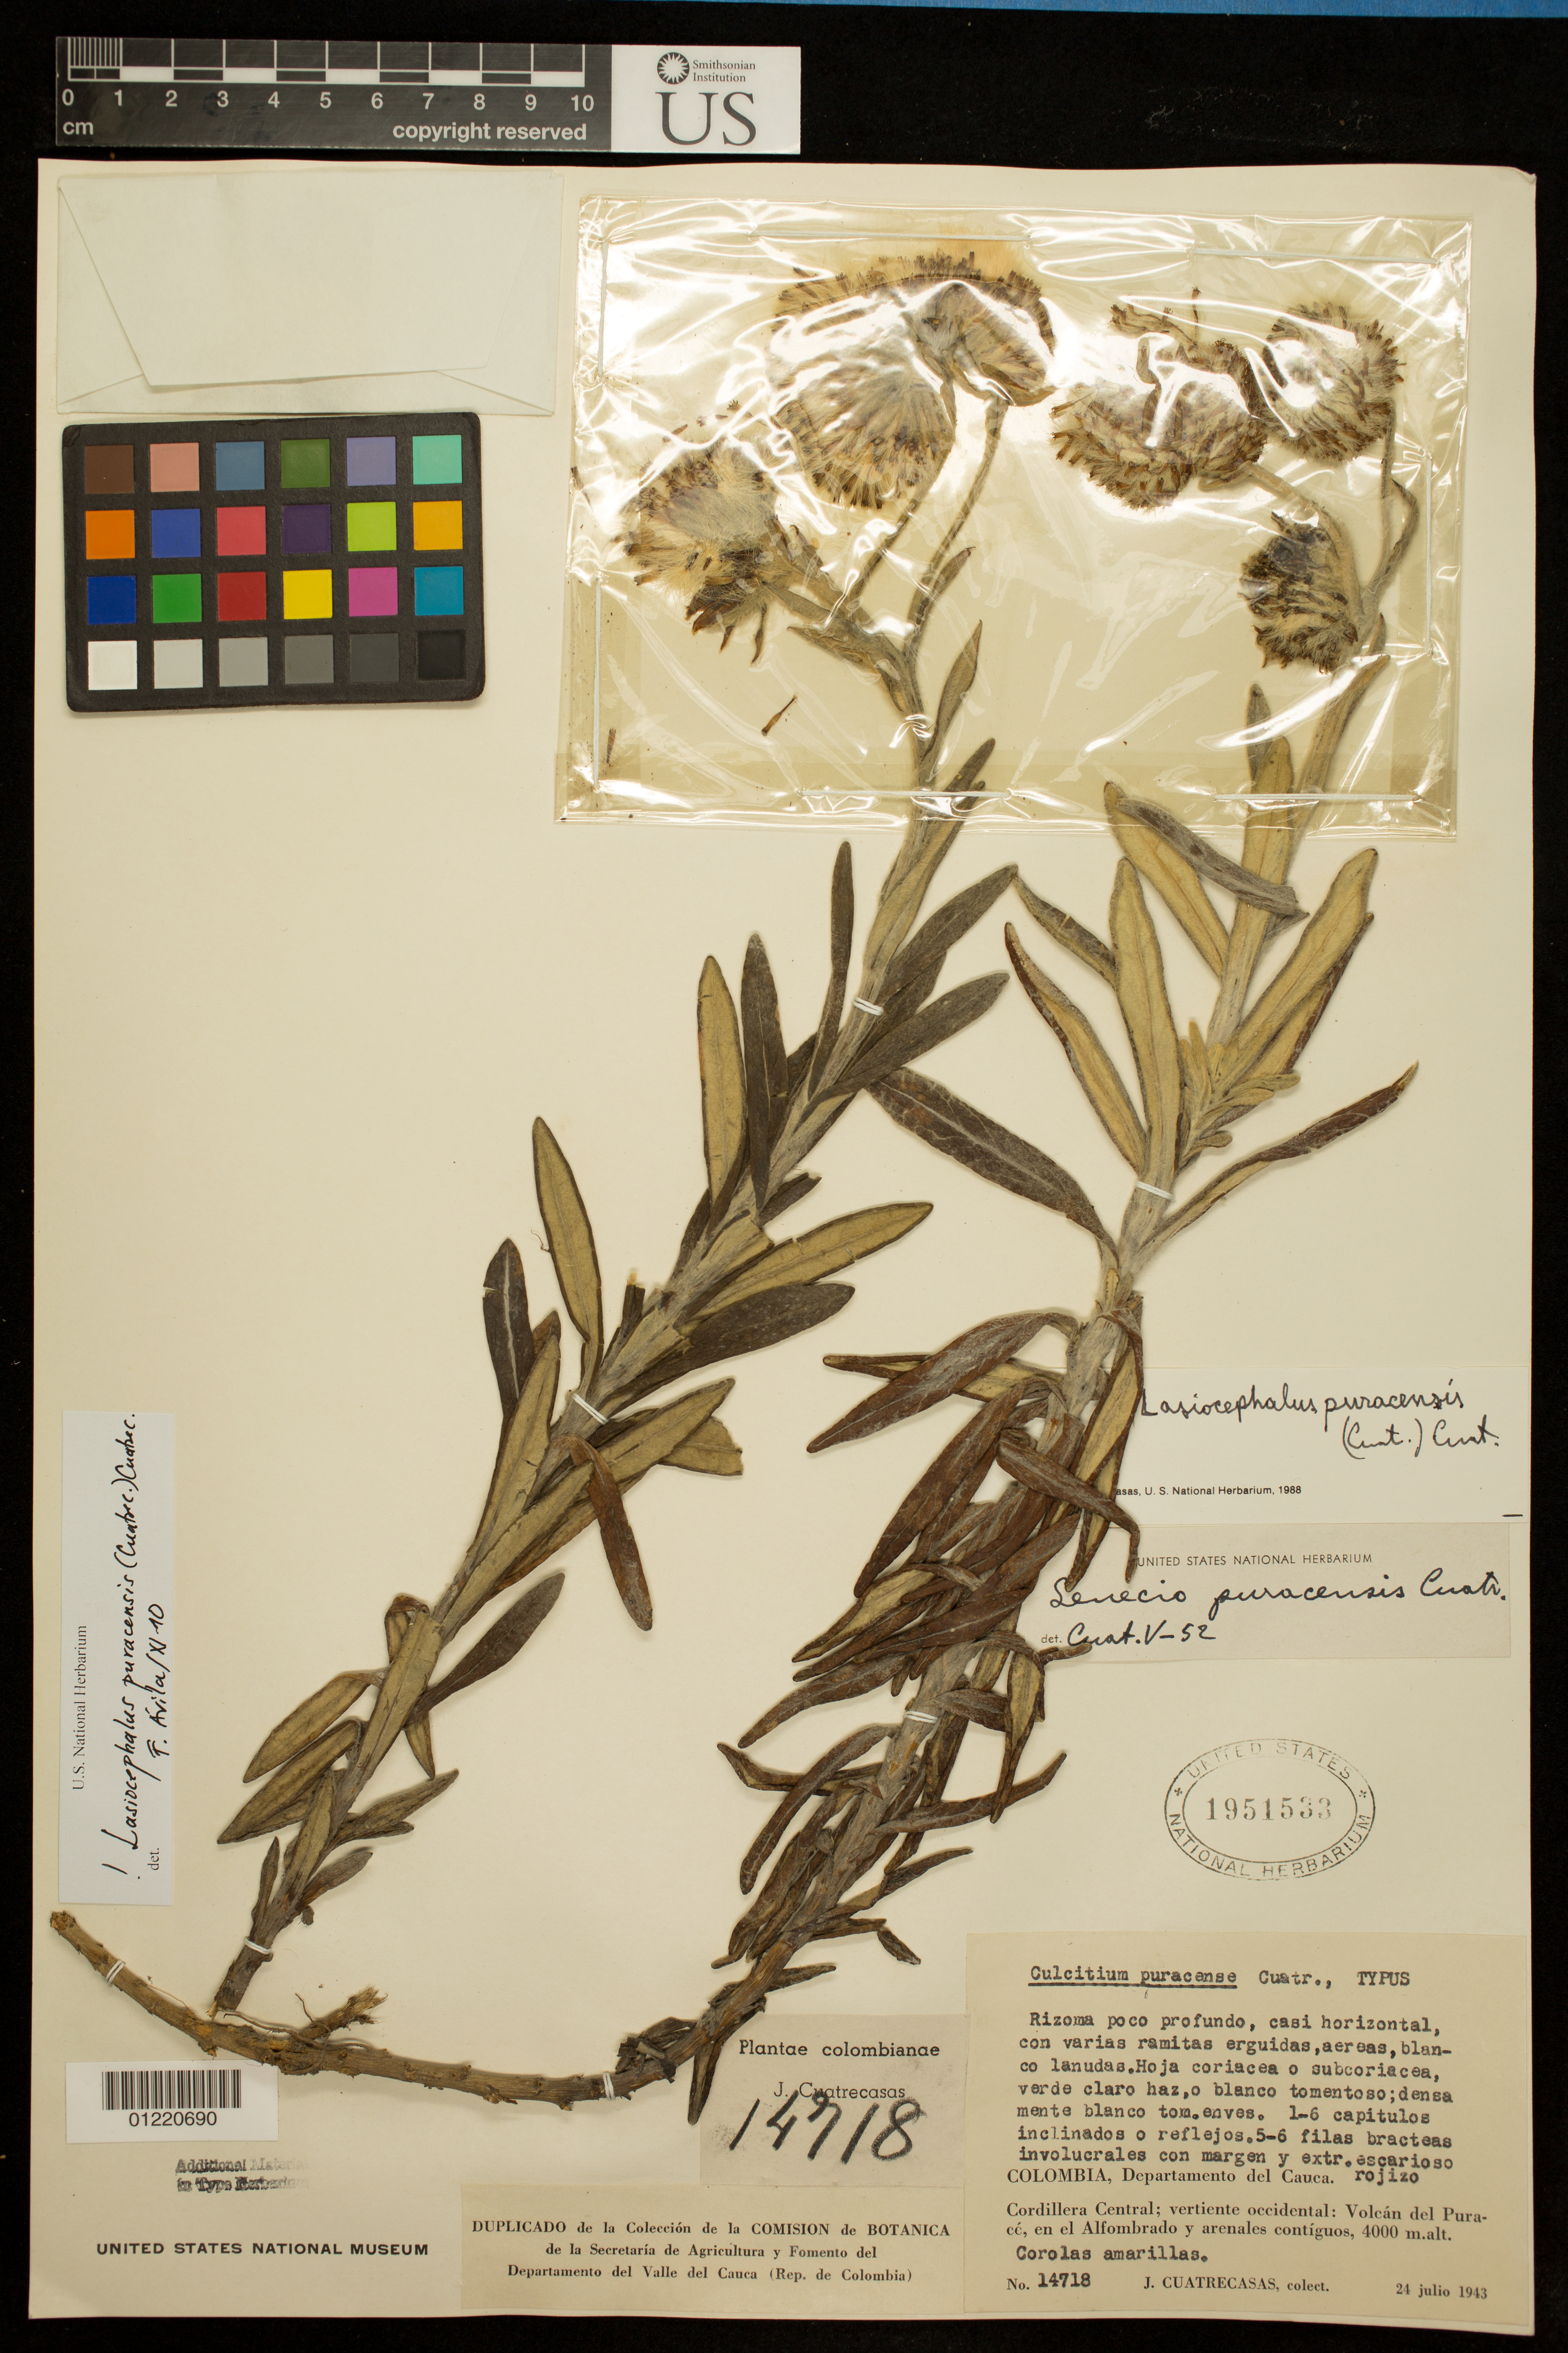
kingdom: Plantae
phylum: Tracheophyta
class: Magnoliopsida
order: Asterales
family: Asteraceae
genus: Culcitium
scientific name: Culcitium puracense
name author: Cuatrec.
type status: Isotype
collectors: J. Cuatrecasas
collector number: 14718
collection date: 1943-07-24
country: Colombia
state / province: Cauca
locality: Cordillera central; vertiente occidental: Volcán del Puracé, en el Alfombrado y arenales contiguos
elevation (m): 4000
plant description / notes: Labeled as "TYPUS", but presumably an isotype.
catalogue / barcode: US 1951533